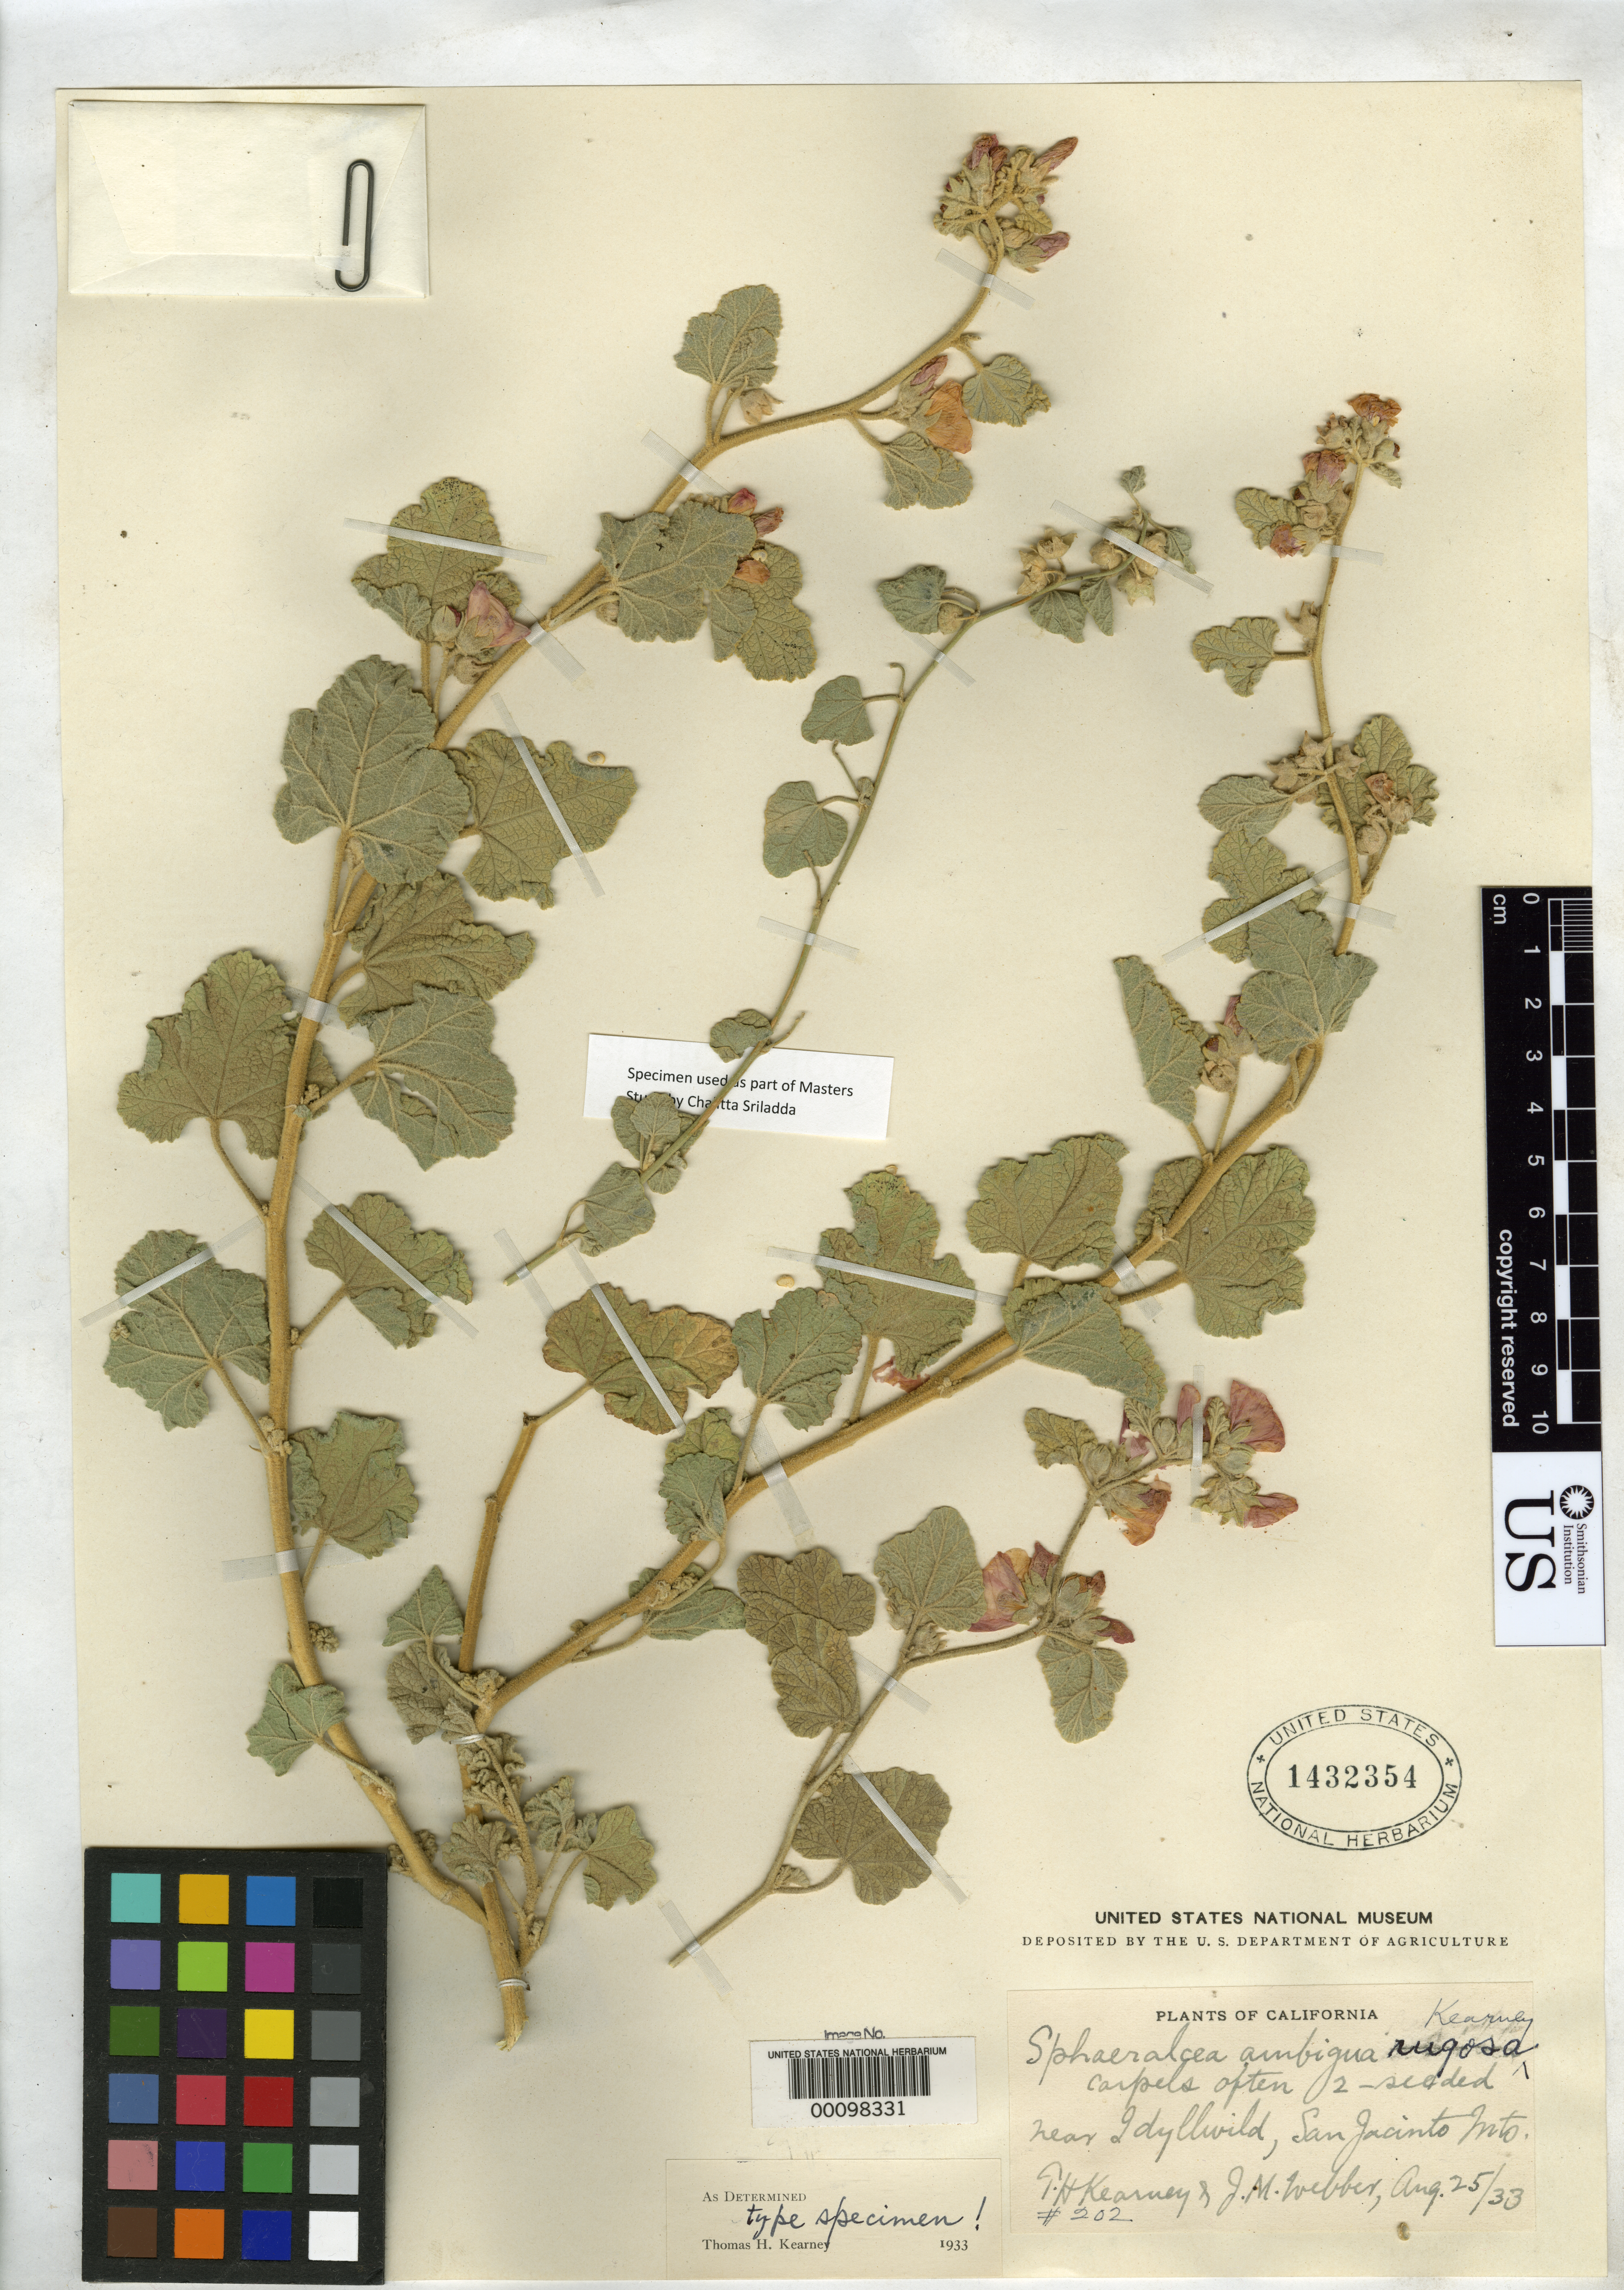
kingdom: Plantae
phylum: Tracheophyta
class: Magnoliopsida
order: Malvales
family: Malvaceae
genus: Sphaeralcea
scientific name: Sphaeralcea ambigua subsp. rugosa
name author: Kearney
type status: Holotype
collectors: T. H. Kearney & J. M. Webber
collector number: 202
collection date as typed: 25 Aug 1933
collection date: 1933-08-25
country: United States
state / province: California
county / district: Riverside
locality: Near Idyllwild, San Jacinto Mts.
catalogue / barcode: US 1432354